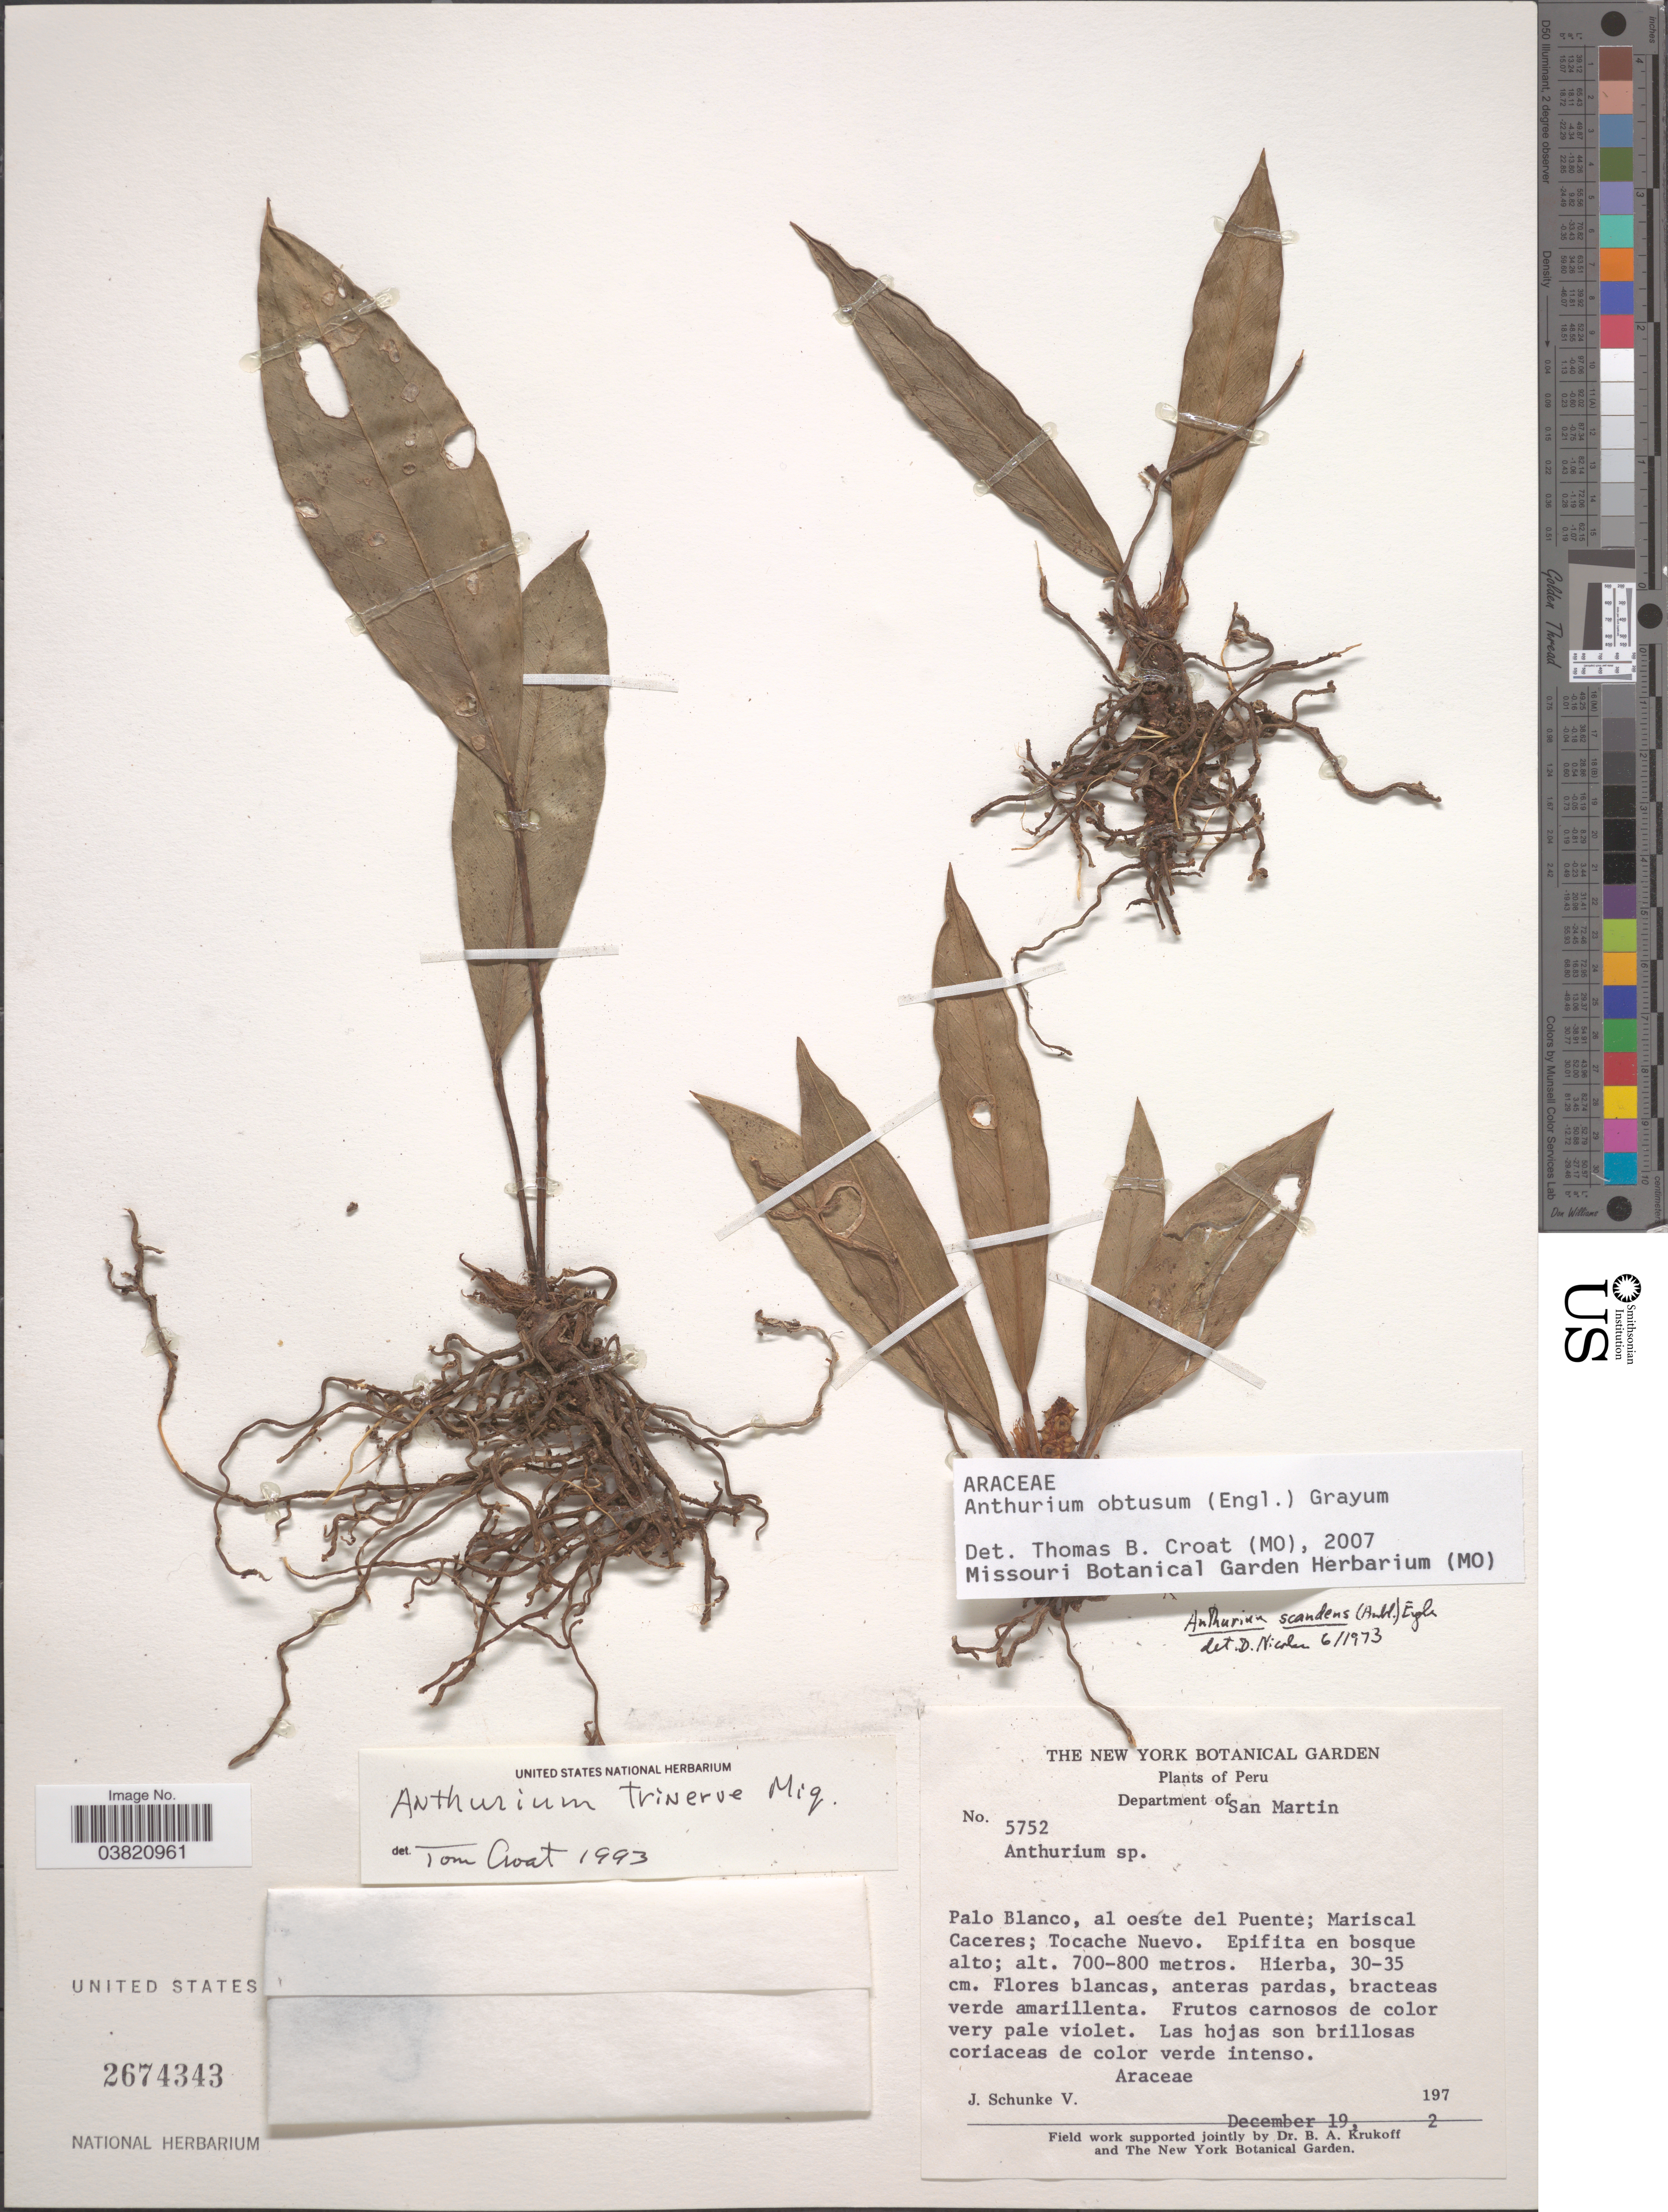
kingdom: Plantae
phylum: Tracheophyta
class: Liliopsida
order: Alismatales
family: Araceae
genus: Anthurium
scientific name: Anthurium obtusatum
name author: Engl.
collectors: J. Schunke Vigo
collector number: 5752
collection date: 1972-12-19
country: Peru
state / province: San Martín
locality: Department of San Martin. Palo Blanco, al oeste del Puente; Mariscal Caceres; Tocache Nuevo.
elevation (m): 700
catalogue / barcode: US 2674343